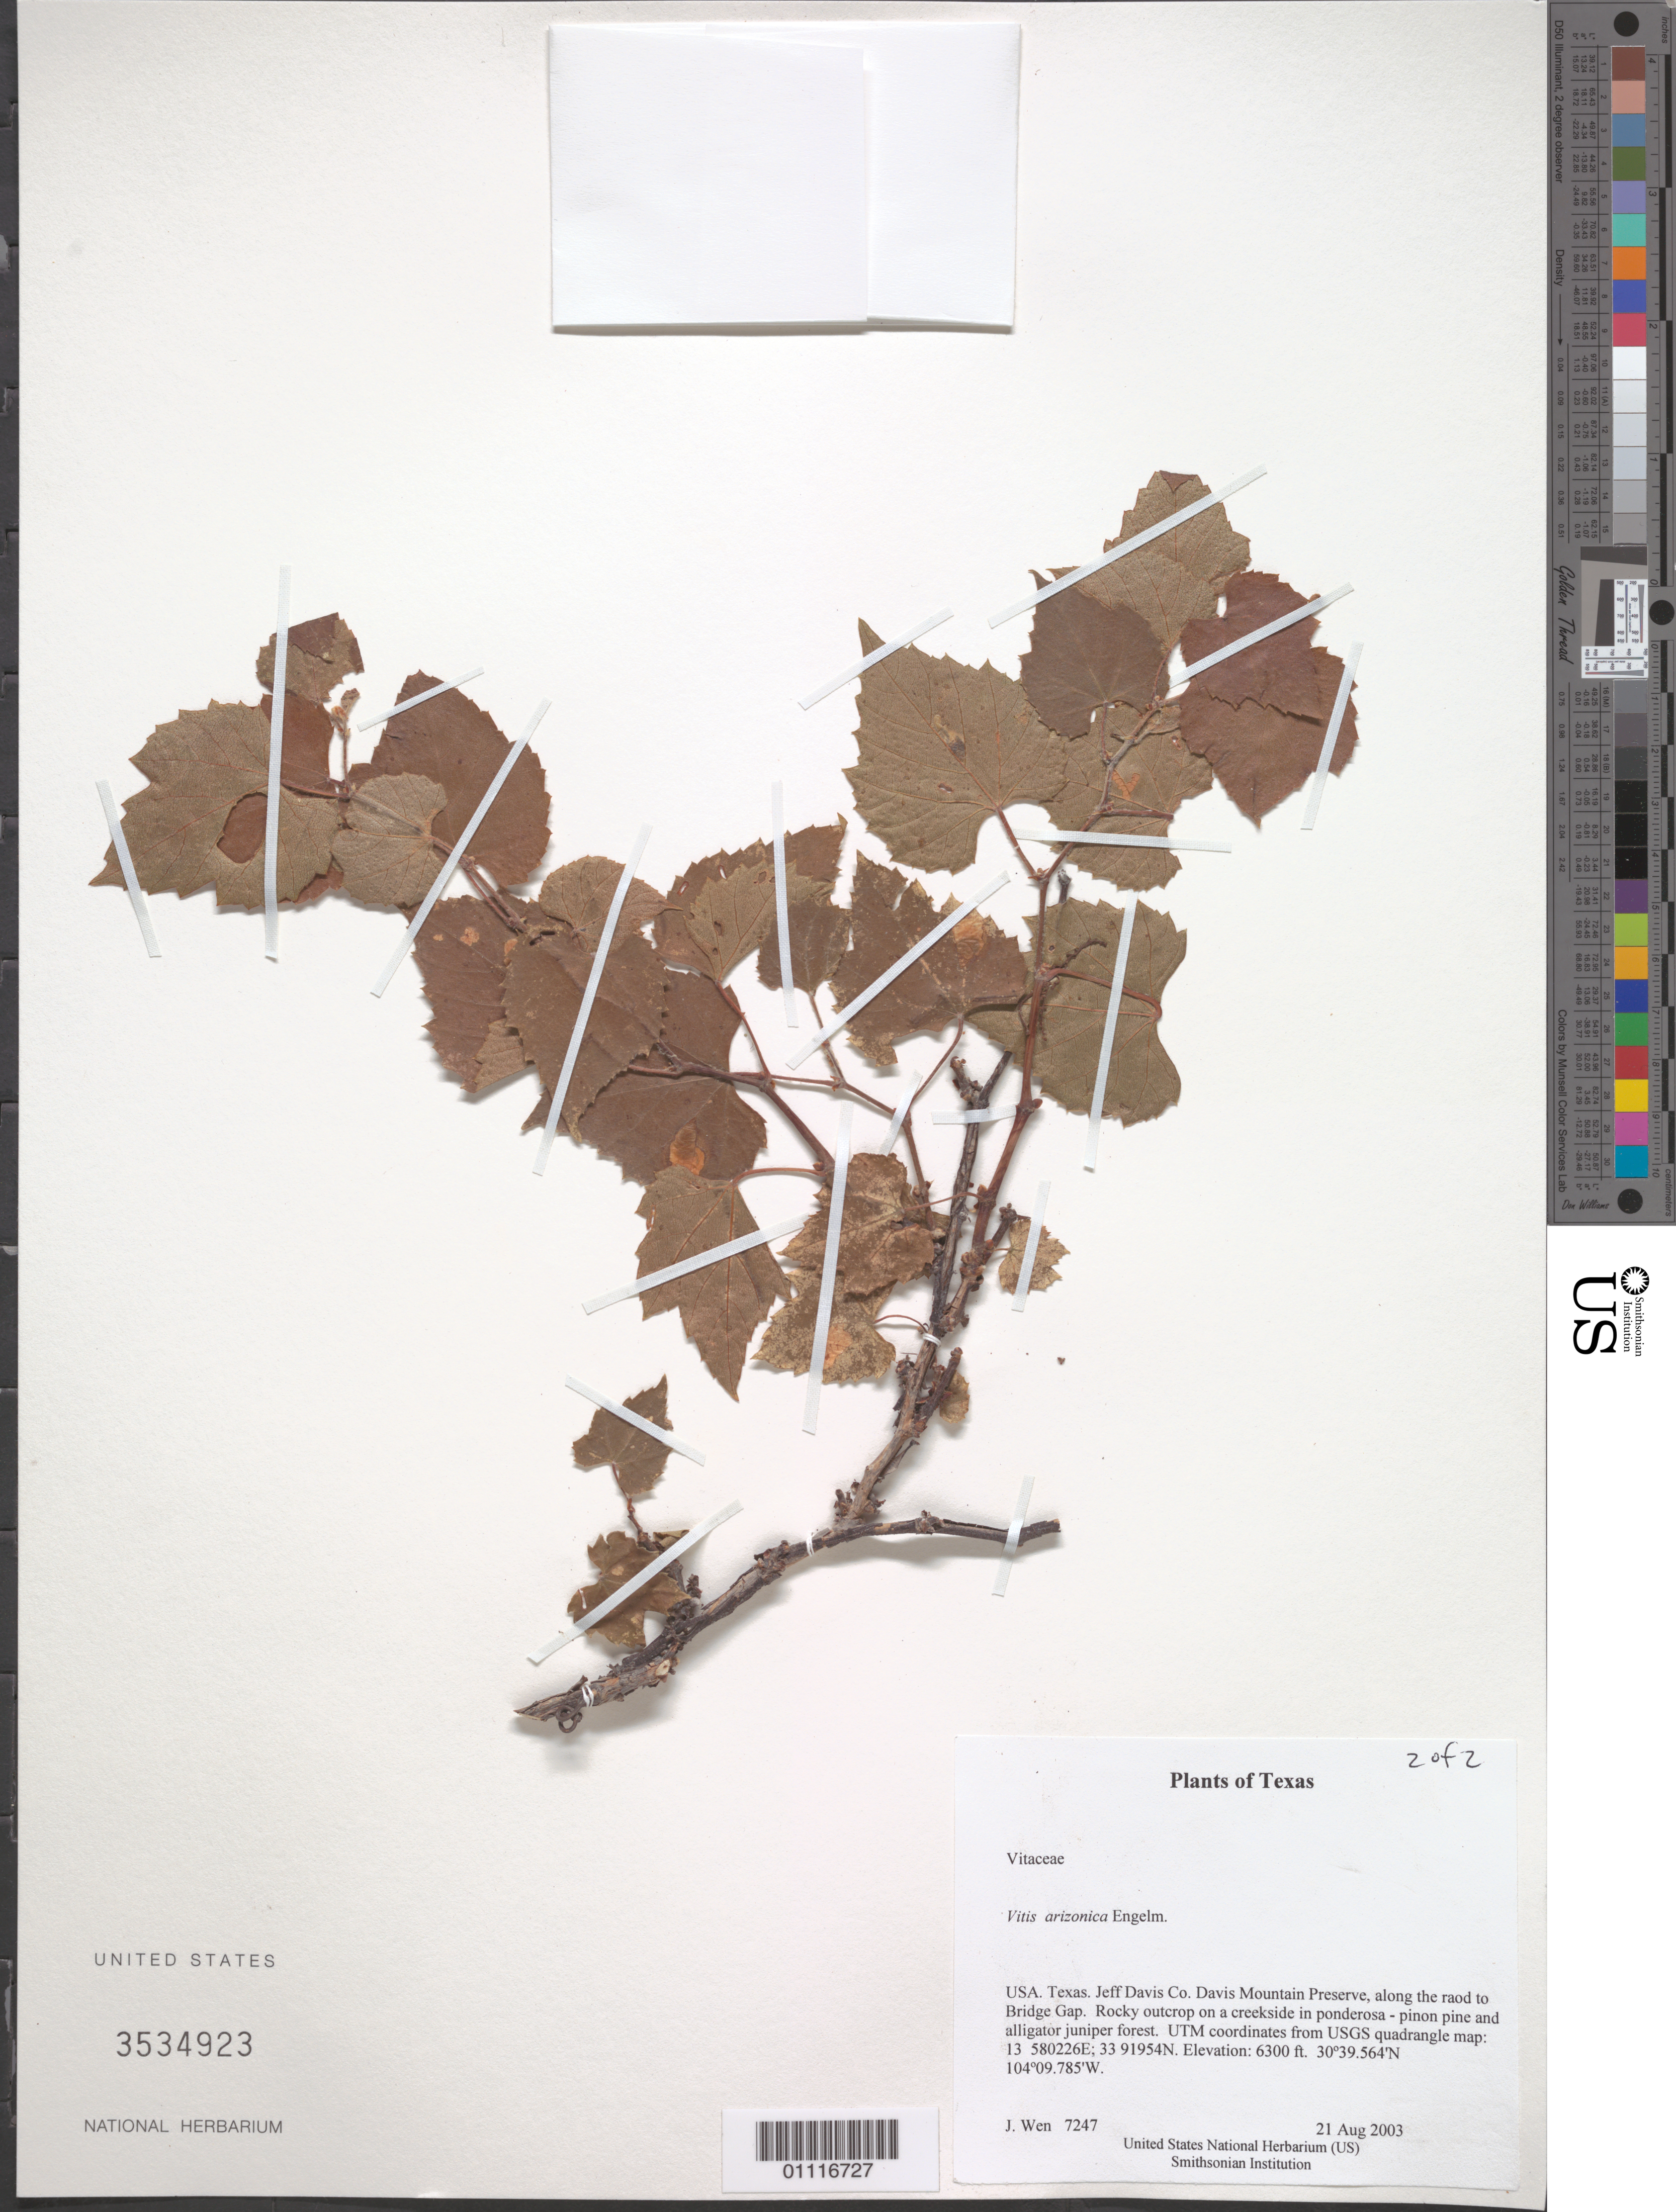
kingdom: Plantae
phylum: Tracheophyta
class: Magnoliopsida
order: Vitales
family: Vitaceae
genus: Vitis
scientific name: Vitis arizonica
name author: Engelm.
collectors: J. Wen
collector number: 7247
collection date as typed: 21 Aug 2003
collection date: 2003-08-21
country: United States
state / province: Texas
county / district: Jeff Davis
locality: Davis Mountain Preserve, along the road to Bridge Gap. Rocky outcrop on a creekside in ponderosa - pinon pine and alligator juniper forest. UTM coordinates from USGS quadrangle map: 13 580226E; 33 91954N.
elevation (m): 1920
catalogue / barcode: US 3534923